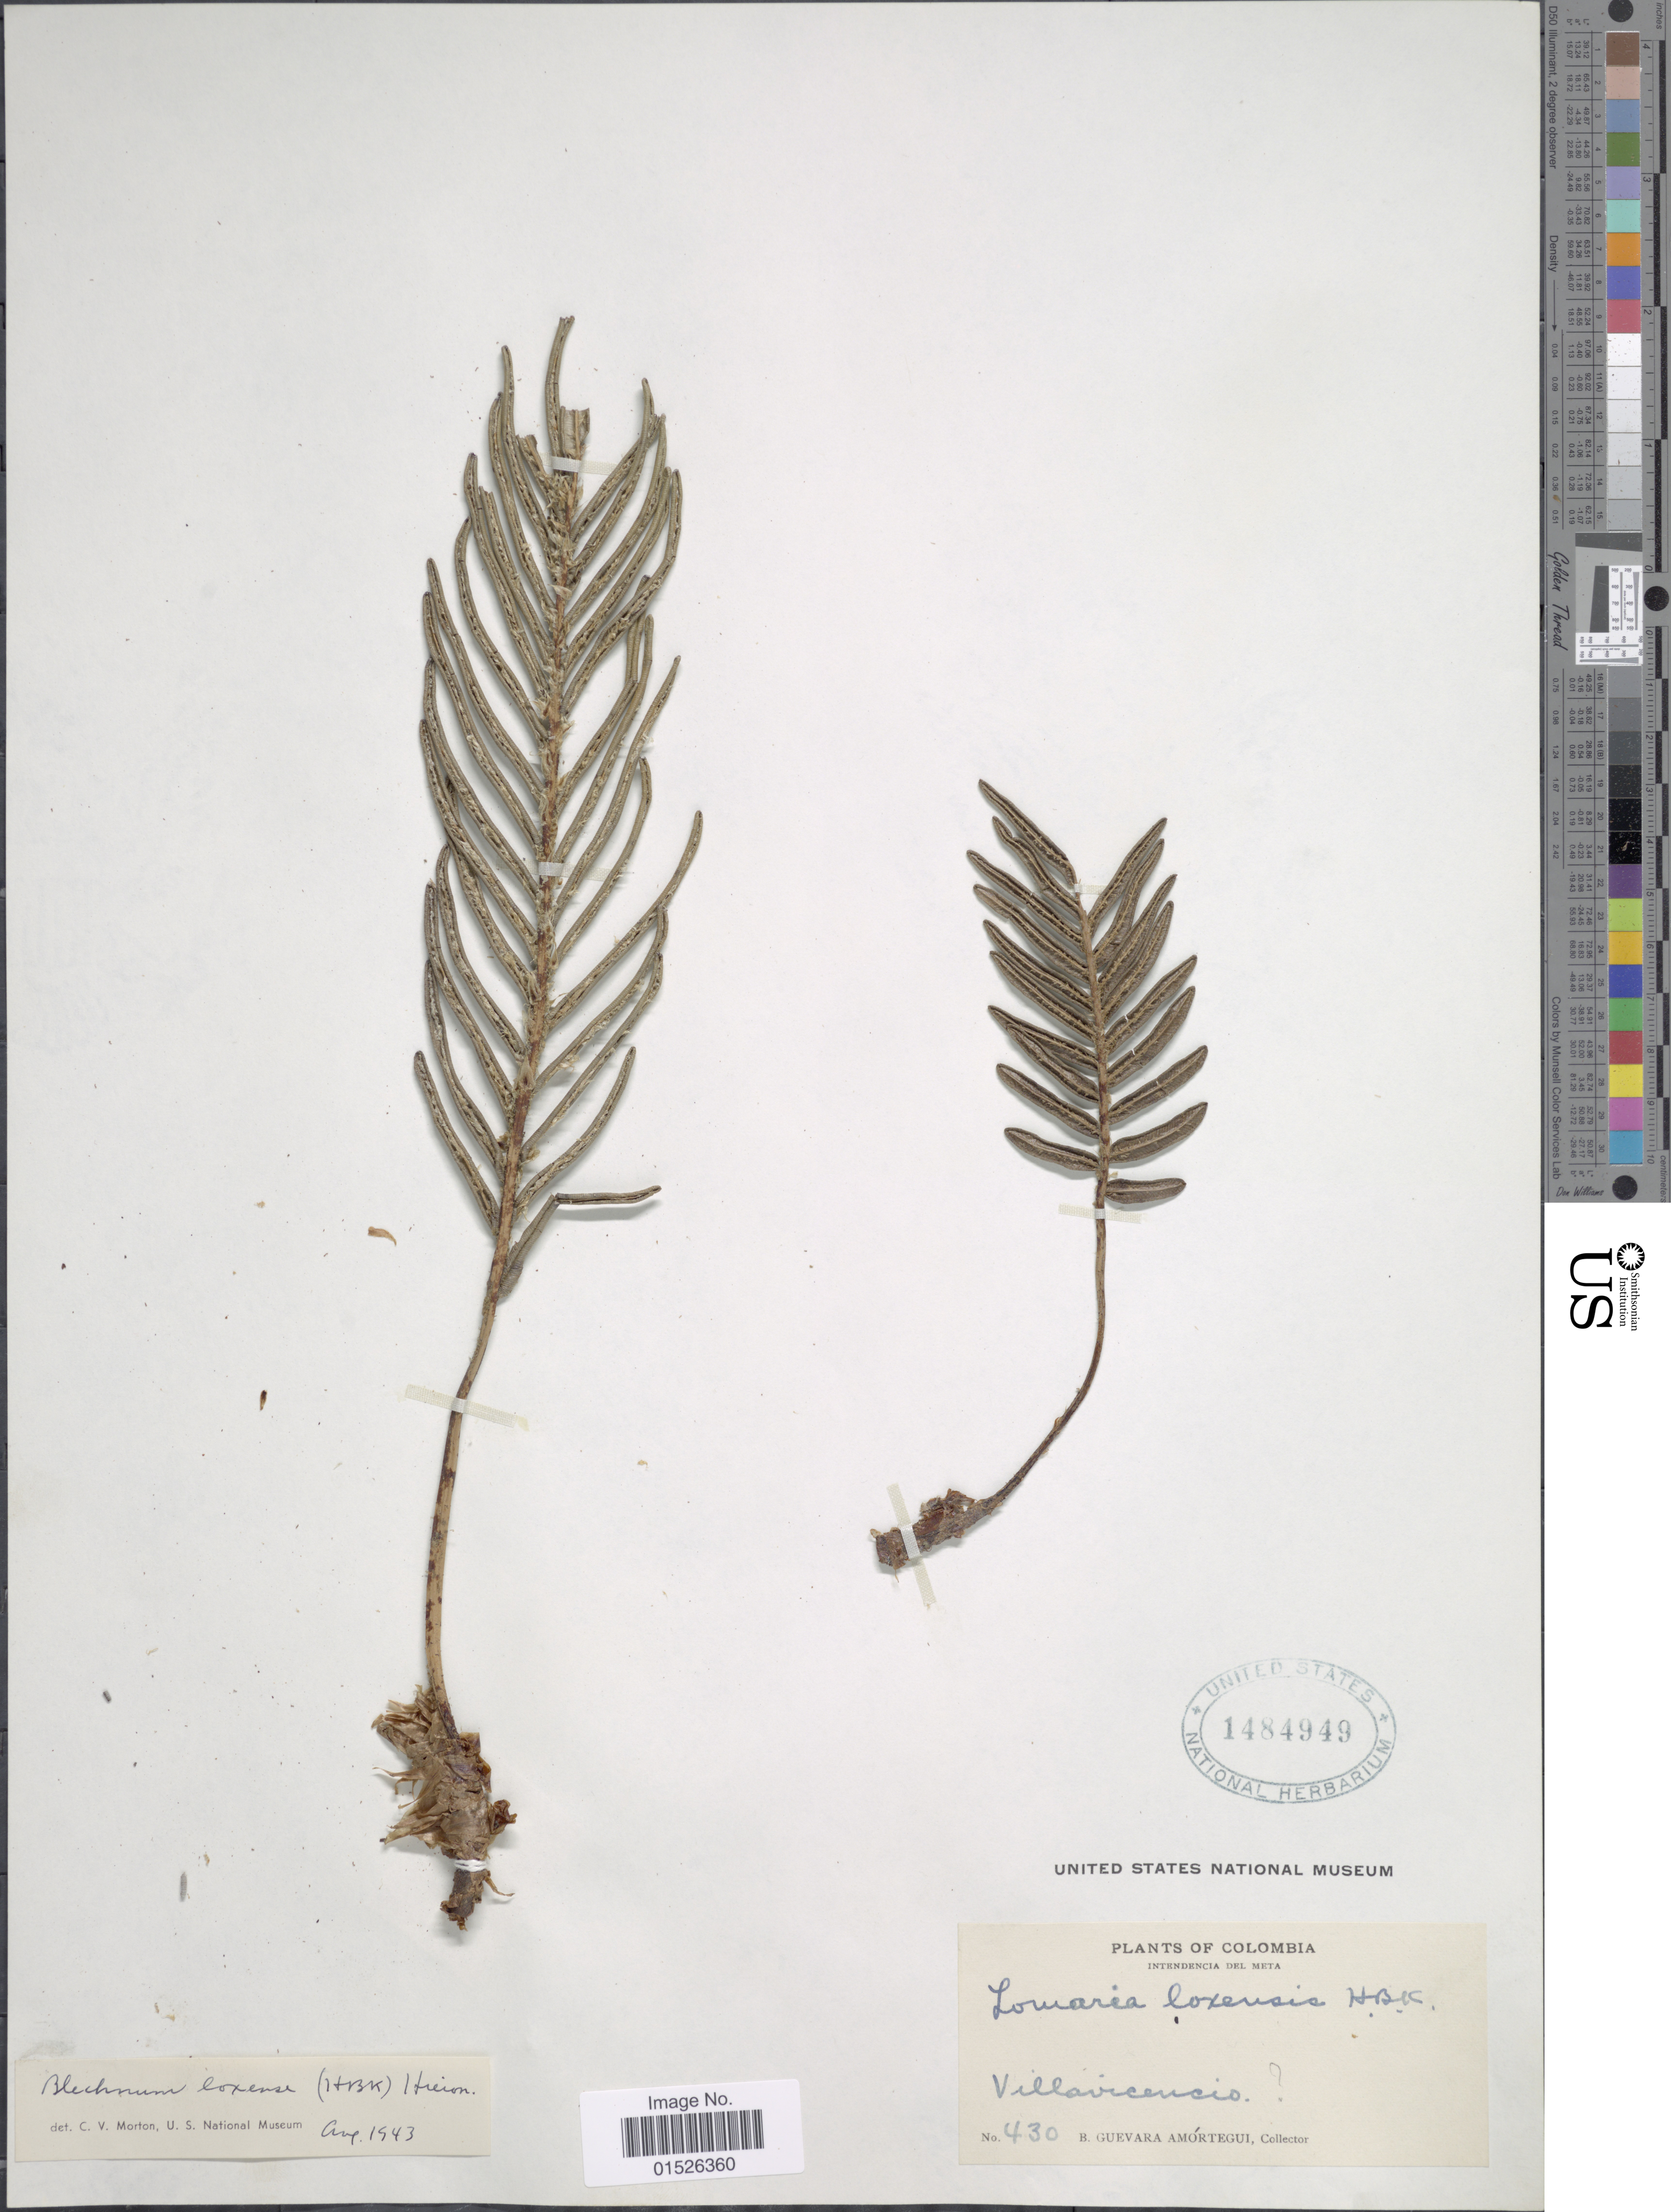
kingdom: Plantae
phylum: Tracheophyta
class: Polypodiopsida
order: Polypodiales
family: Blechnaceae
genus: Blechnum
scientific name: Blechnum loxense var. stenophyllum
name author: (Klotzsch) Lellinger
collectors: H. Guevara Amórtegui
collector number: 430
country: Colombia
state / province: Meta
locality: Colombia, Intendencia del Meta, Villavicencio.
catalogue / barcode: US 1484949